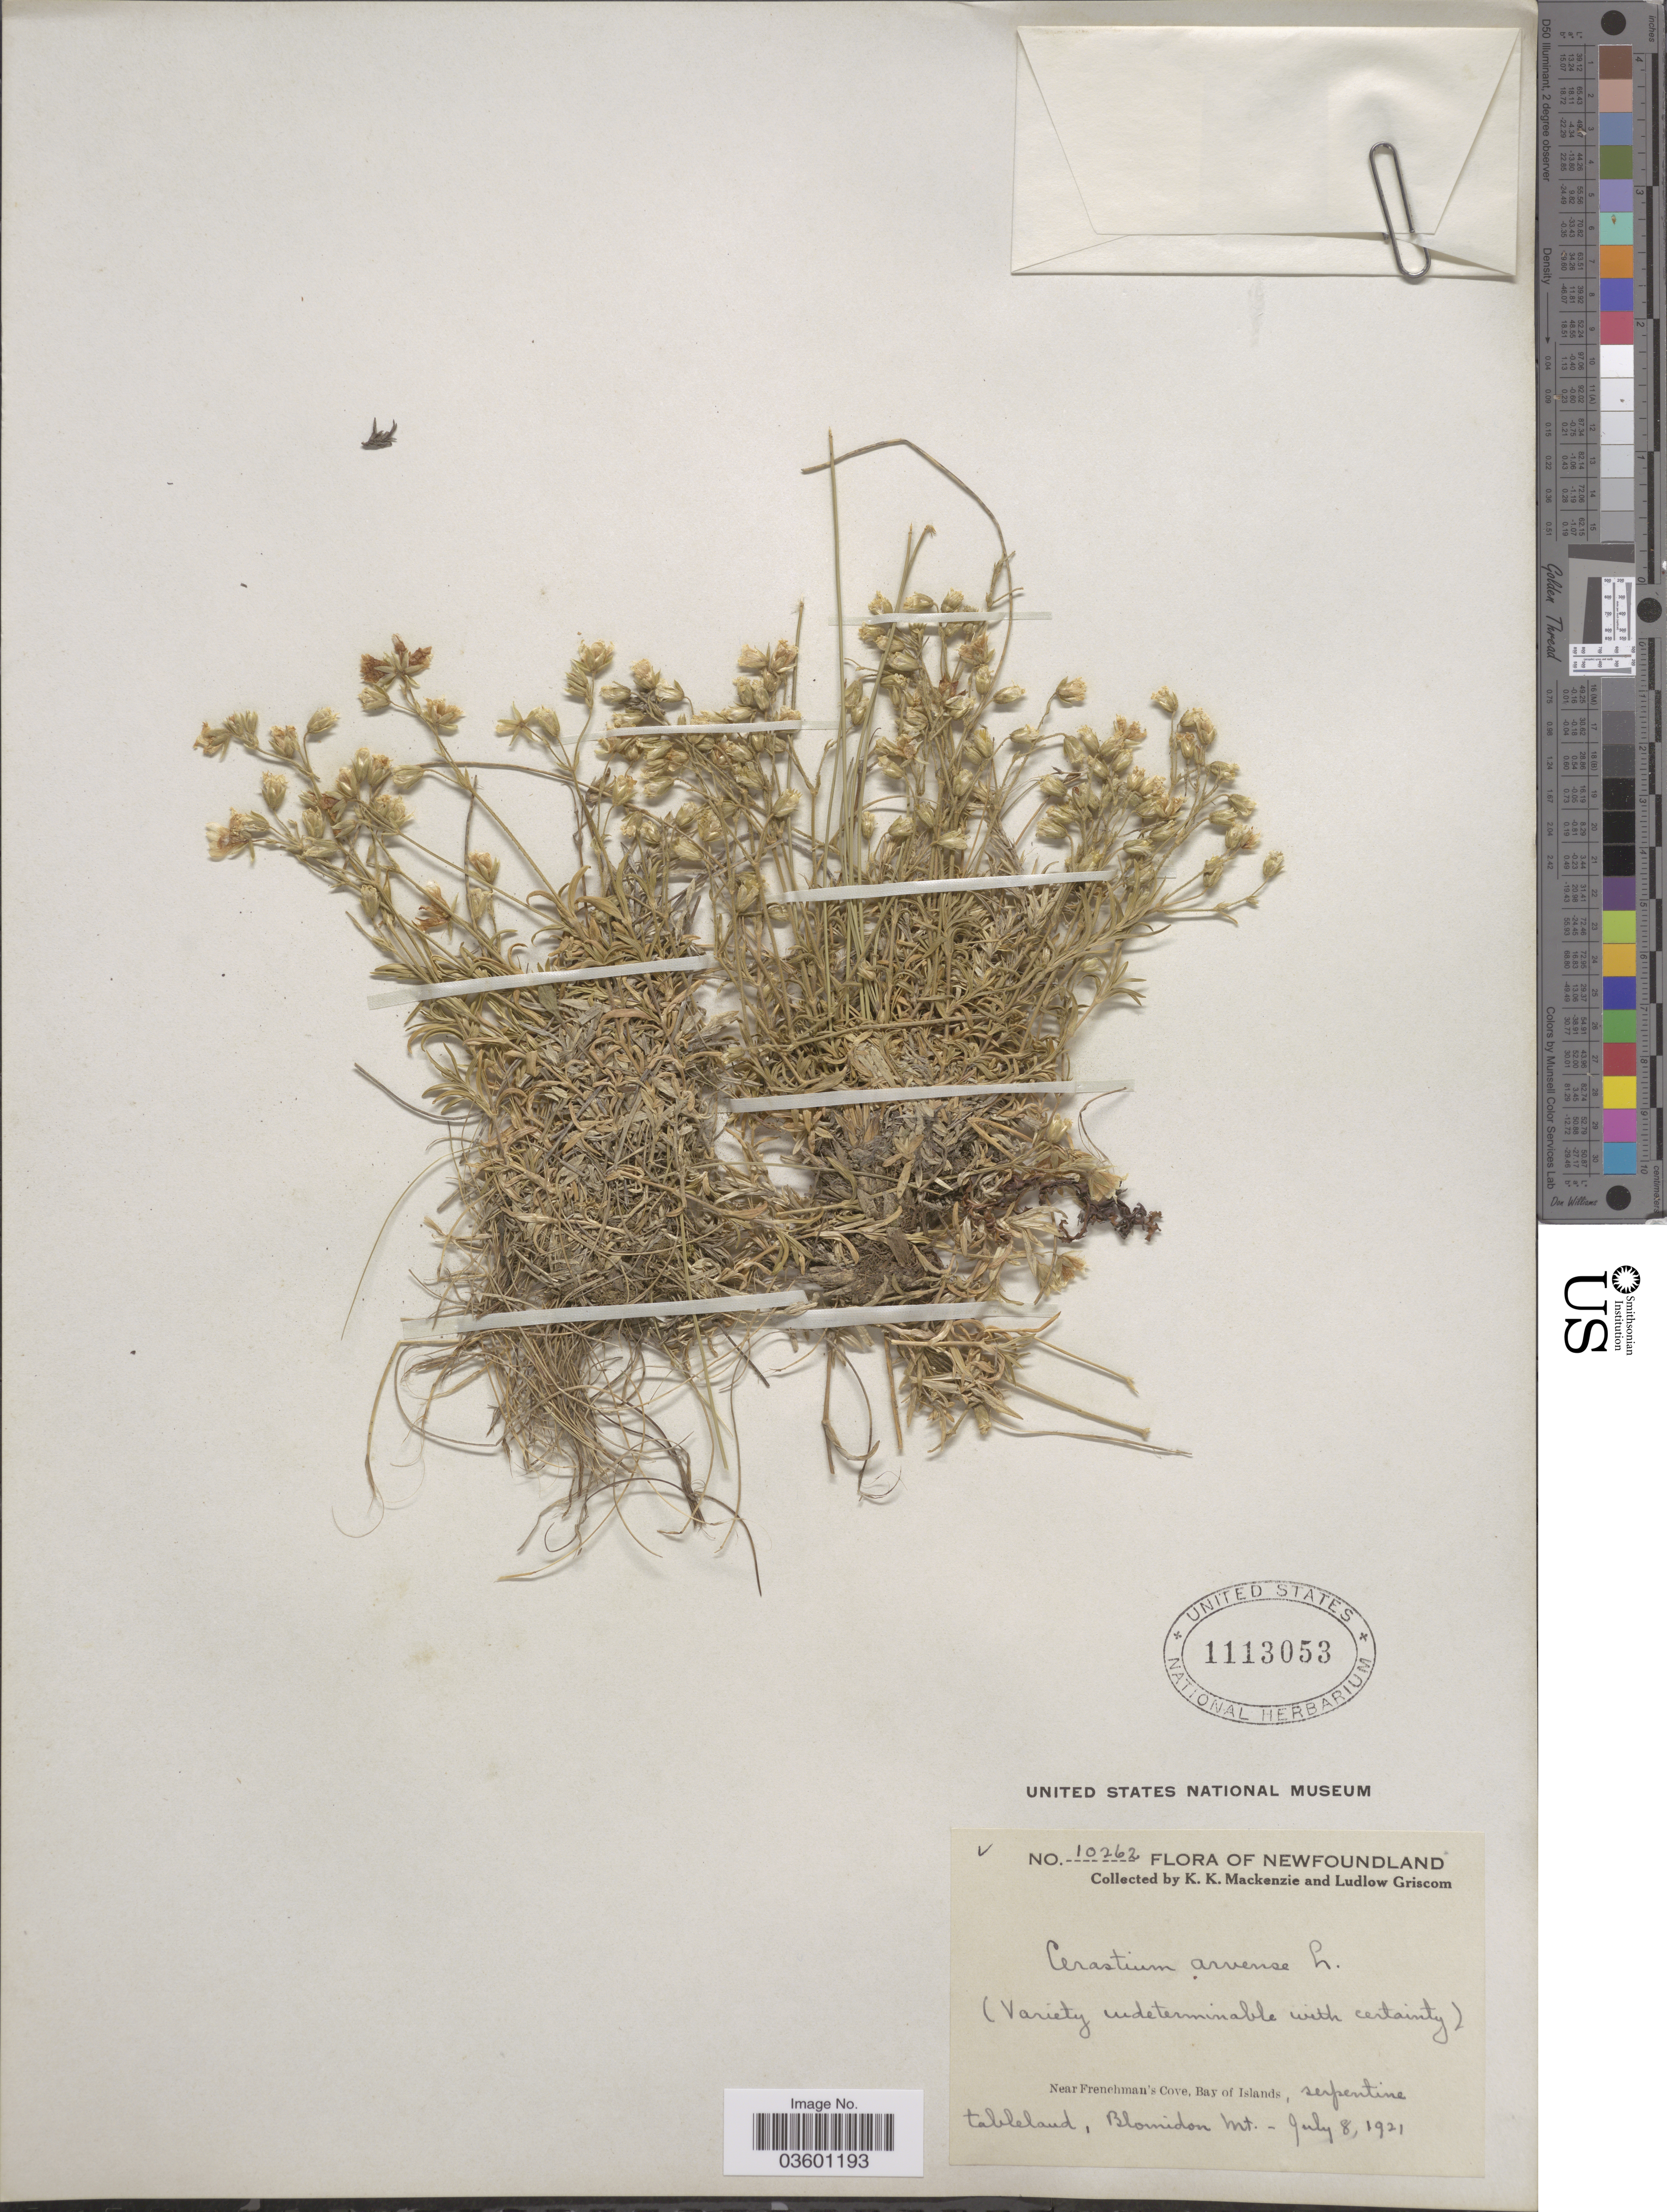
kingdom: Plantae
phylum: Tracheophyta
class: Magnoliopsida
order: Caryophyllales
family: Caryophyllaceae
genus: Cerastium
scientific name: Cerastium arvense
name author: L.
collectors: K. K. Mackenzie & L. Griscom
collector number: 10262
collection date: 1921-07-08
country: Canada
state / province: Newfoundland and Labrador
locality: Near Frenchman's Cove, Bay of Islands, serpentine tableland, Blomidon Mt.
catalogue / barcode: US 1113053